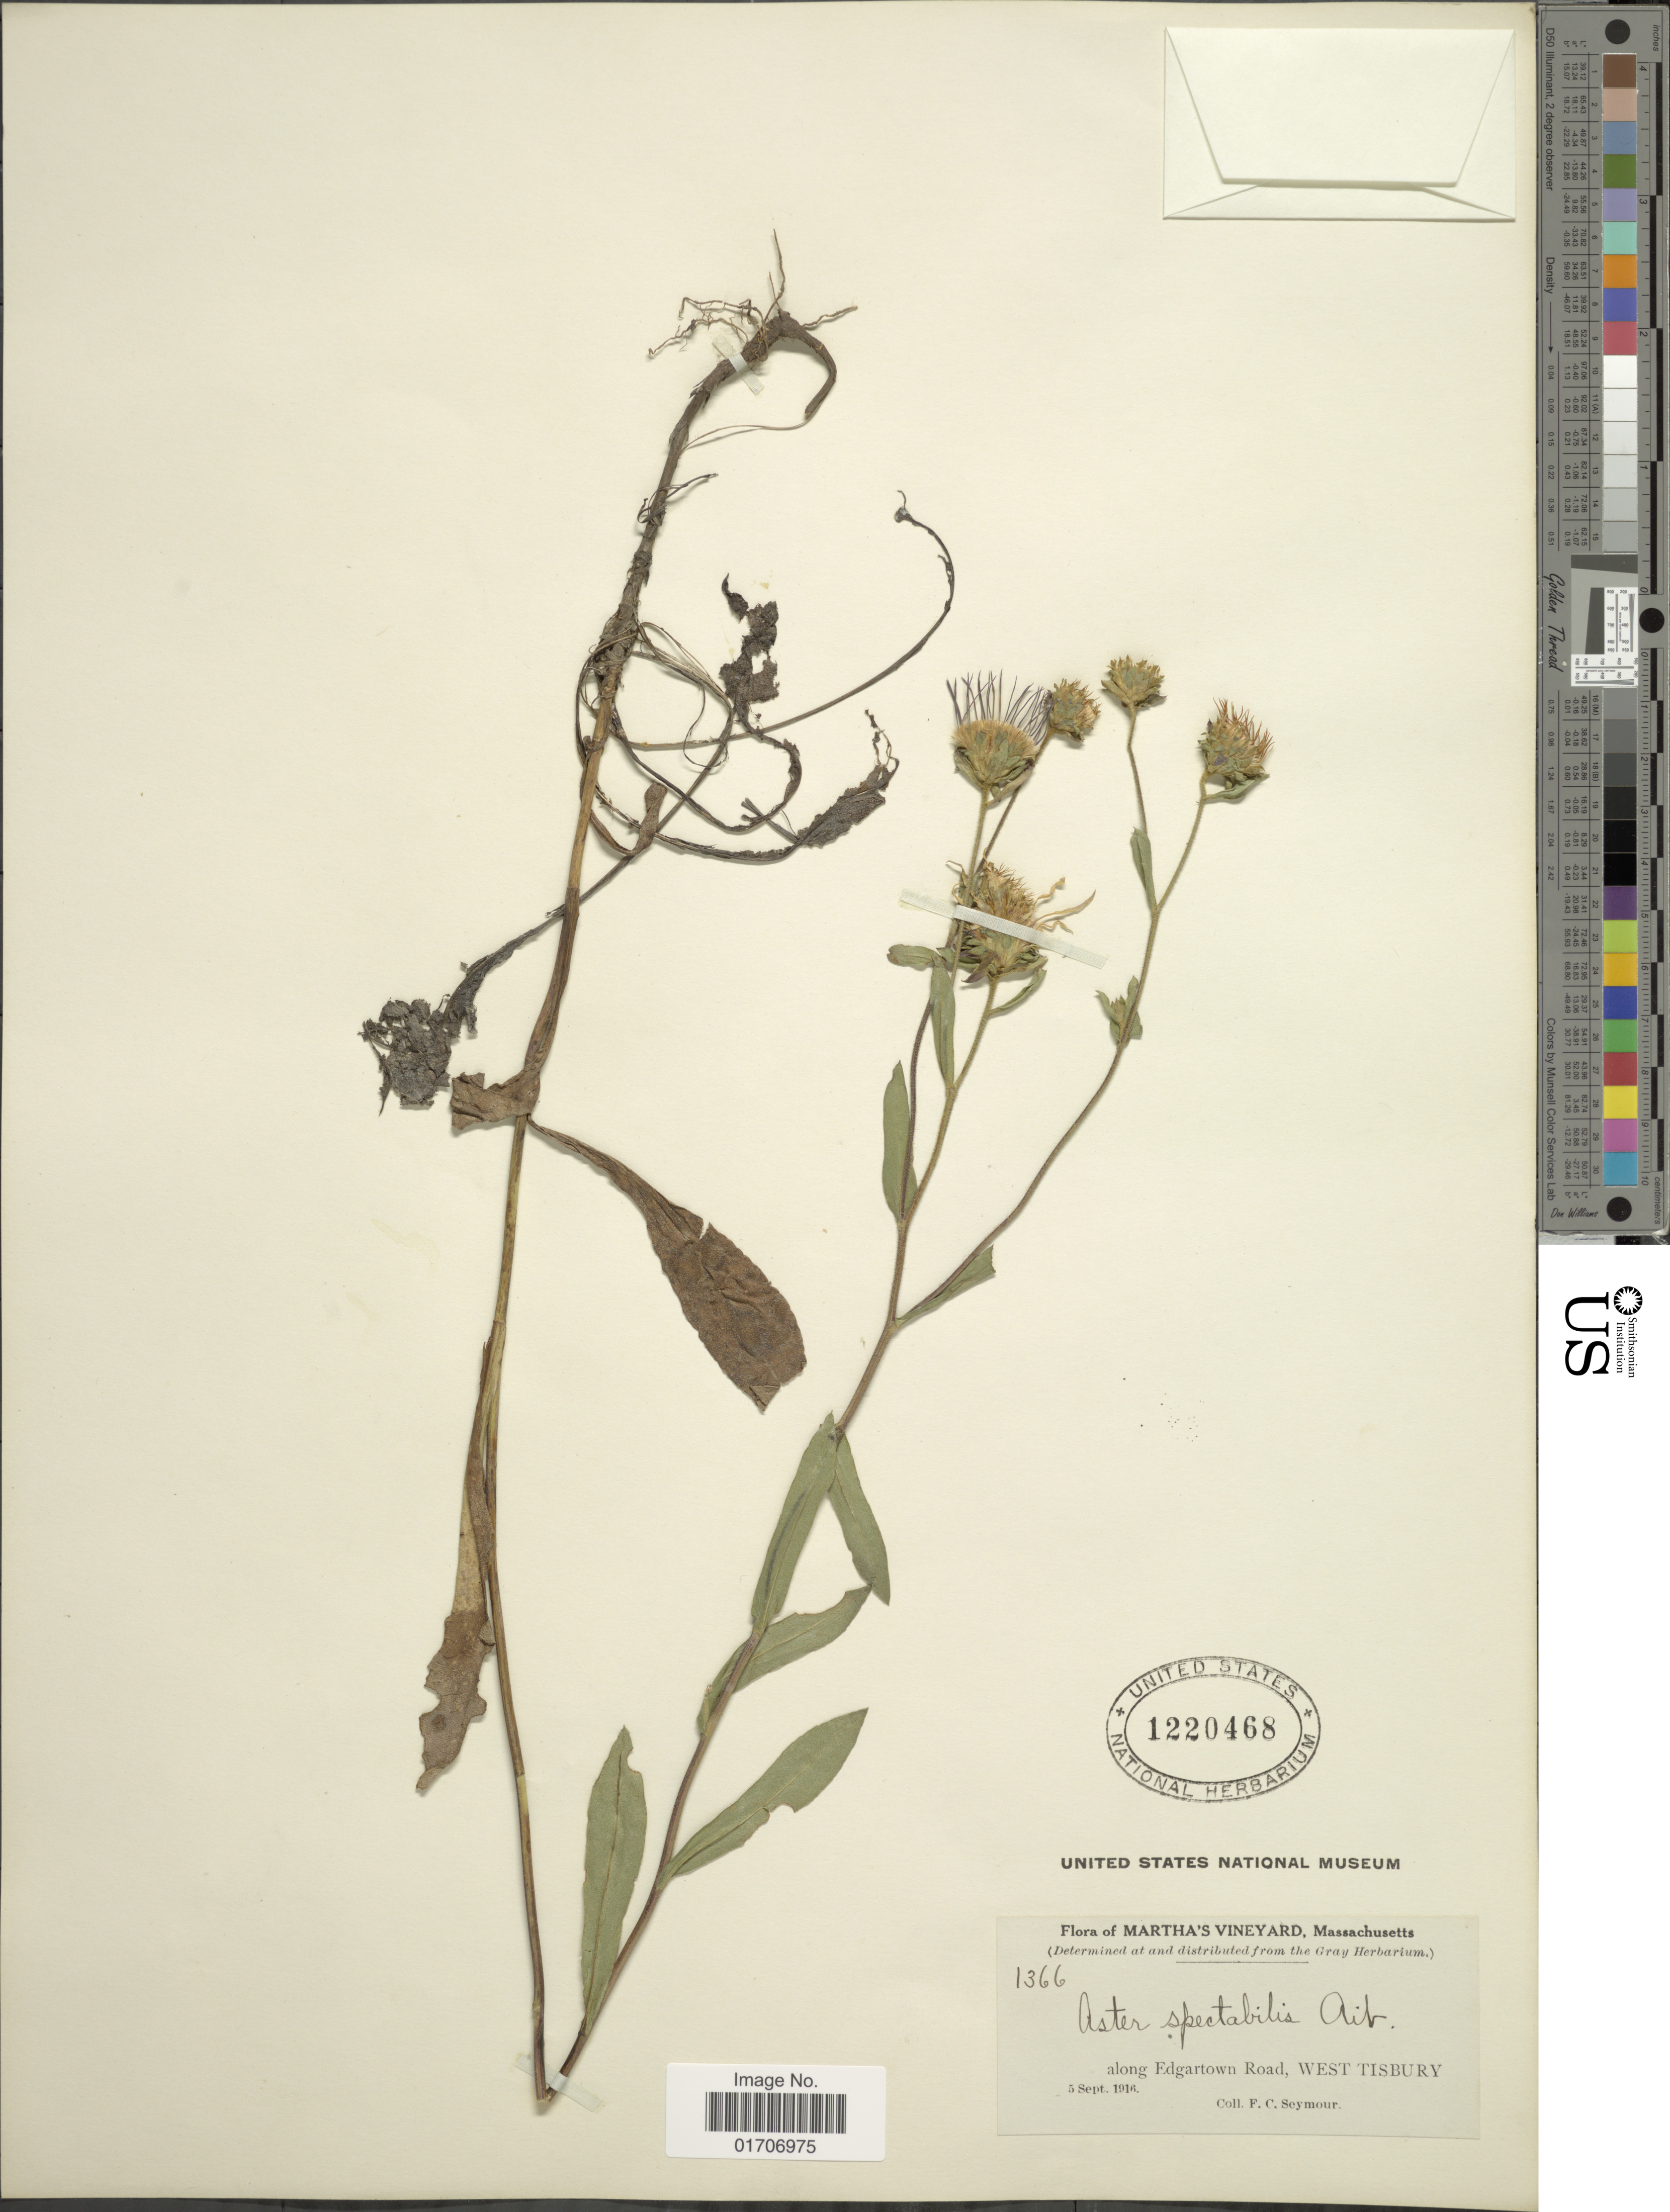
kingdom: Plantae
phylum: Tracheophyta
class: Magnoliopsida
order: Asterales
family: Asteraceae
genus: Eurybia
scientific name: Eurybia spectabilis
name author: (Aiton) G.L. Nesom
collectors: F. C. Seymour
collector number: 1366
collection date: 1916-09-05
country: United States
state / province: Massachusetts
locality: Martha's Vineyard. Along Edgartown Road, West Tisbury.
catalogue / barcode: US 1220468